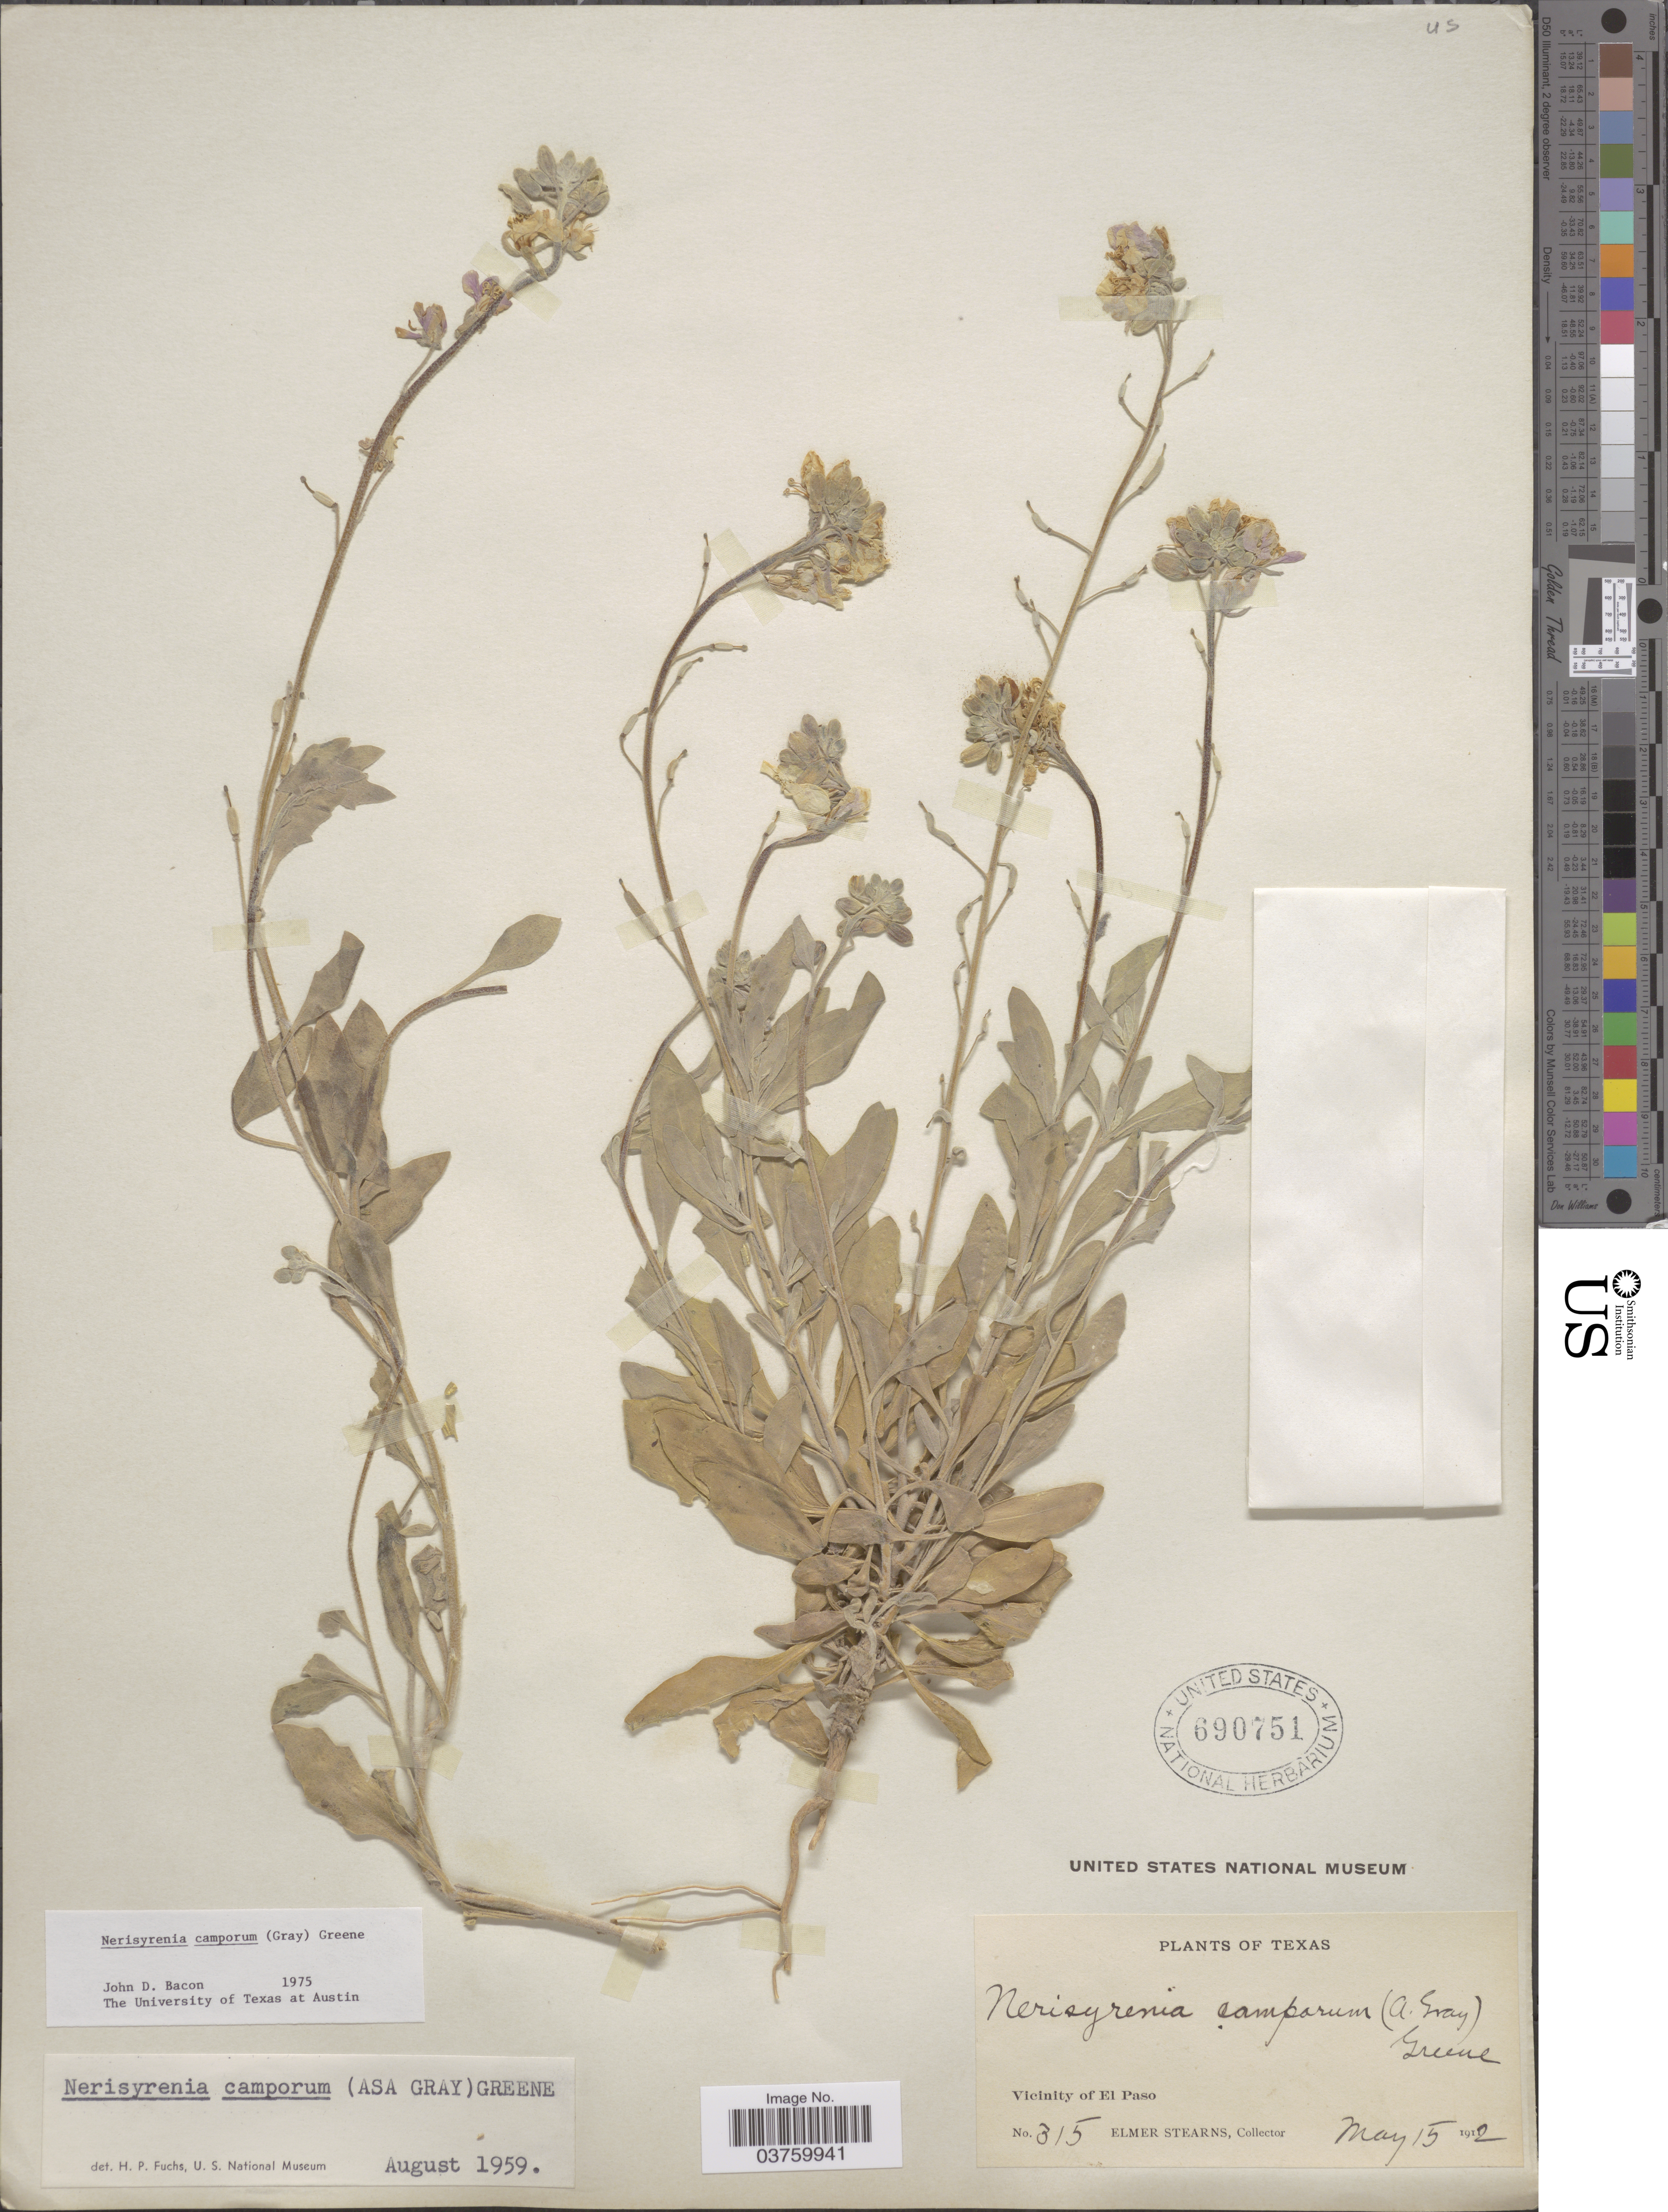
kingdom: Plantae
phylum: Tracheophyta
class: Magnoliopsida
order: Brassicales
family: Brassicaceae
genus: Nerisyrenia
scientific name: Nerisyrenia camporum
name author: (A. Gray) Greene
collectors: E. Stearns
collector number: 315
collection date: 1912-05-15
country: United States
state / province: Texas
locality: Vicinity of El Paso.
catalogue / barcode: US 690751